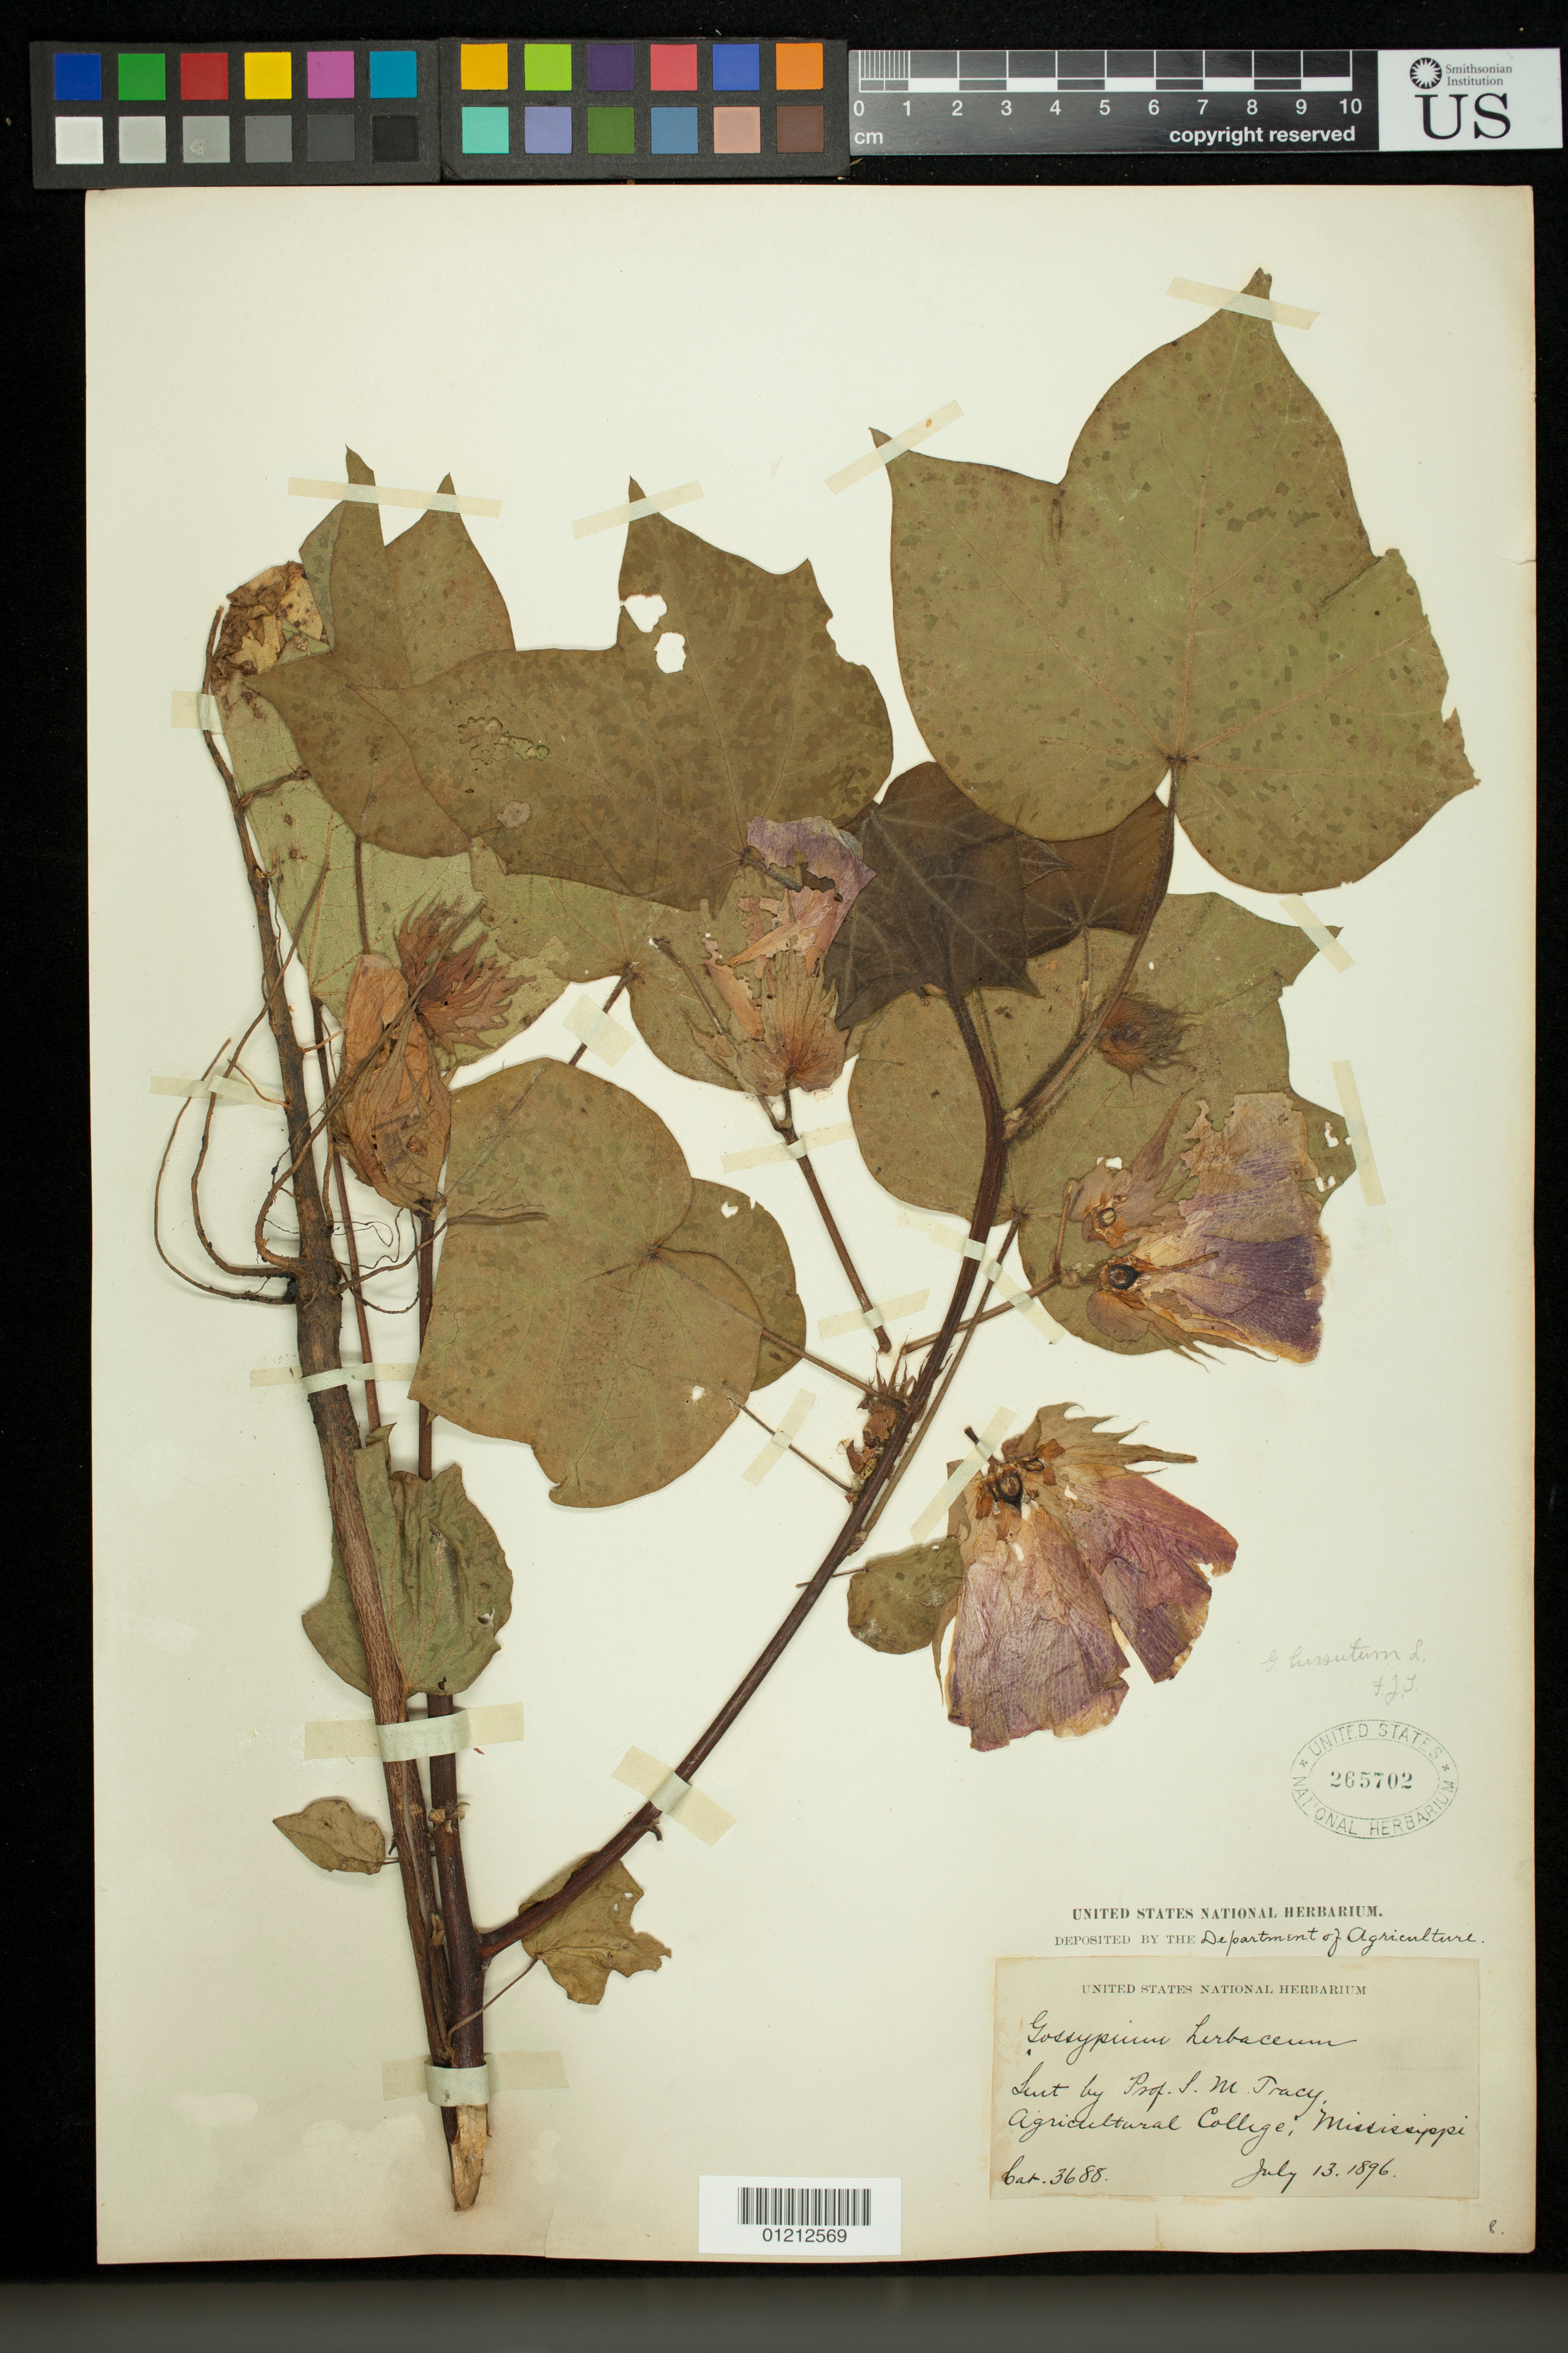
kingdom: Plantae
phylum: Tracheophyta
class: Magnoliopsida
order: Malvales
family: Malvaceae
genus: Gossypium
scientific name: Gossypium hirsutum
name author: L.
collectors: S. M. Tracy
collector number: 3688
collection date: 1896-07-13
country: United States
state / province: Mississippi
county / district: Oktibbeha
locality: Agricultural College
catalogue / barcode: US 265702